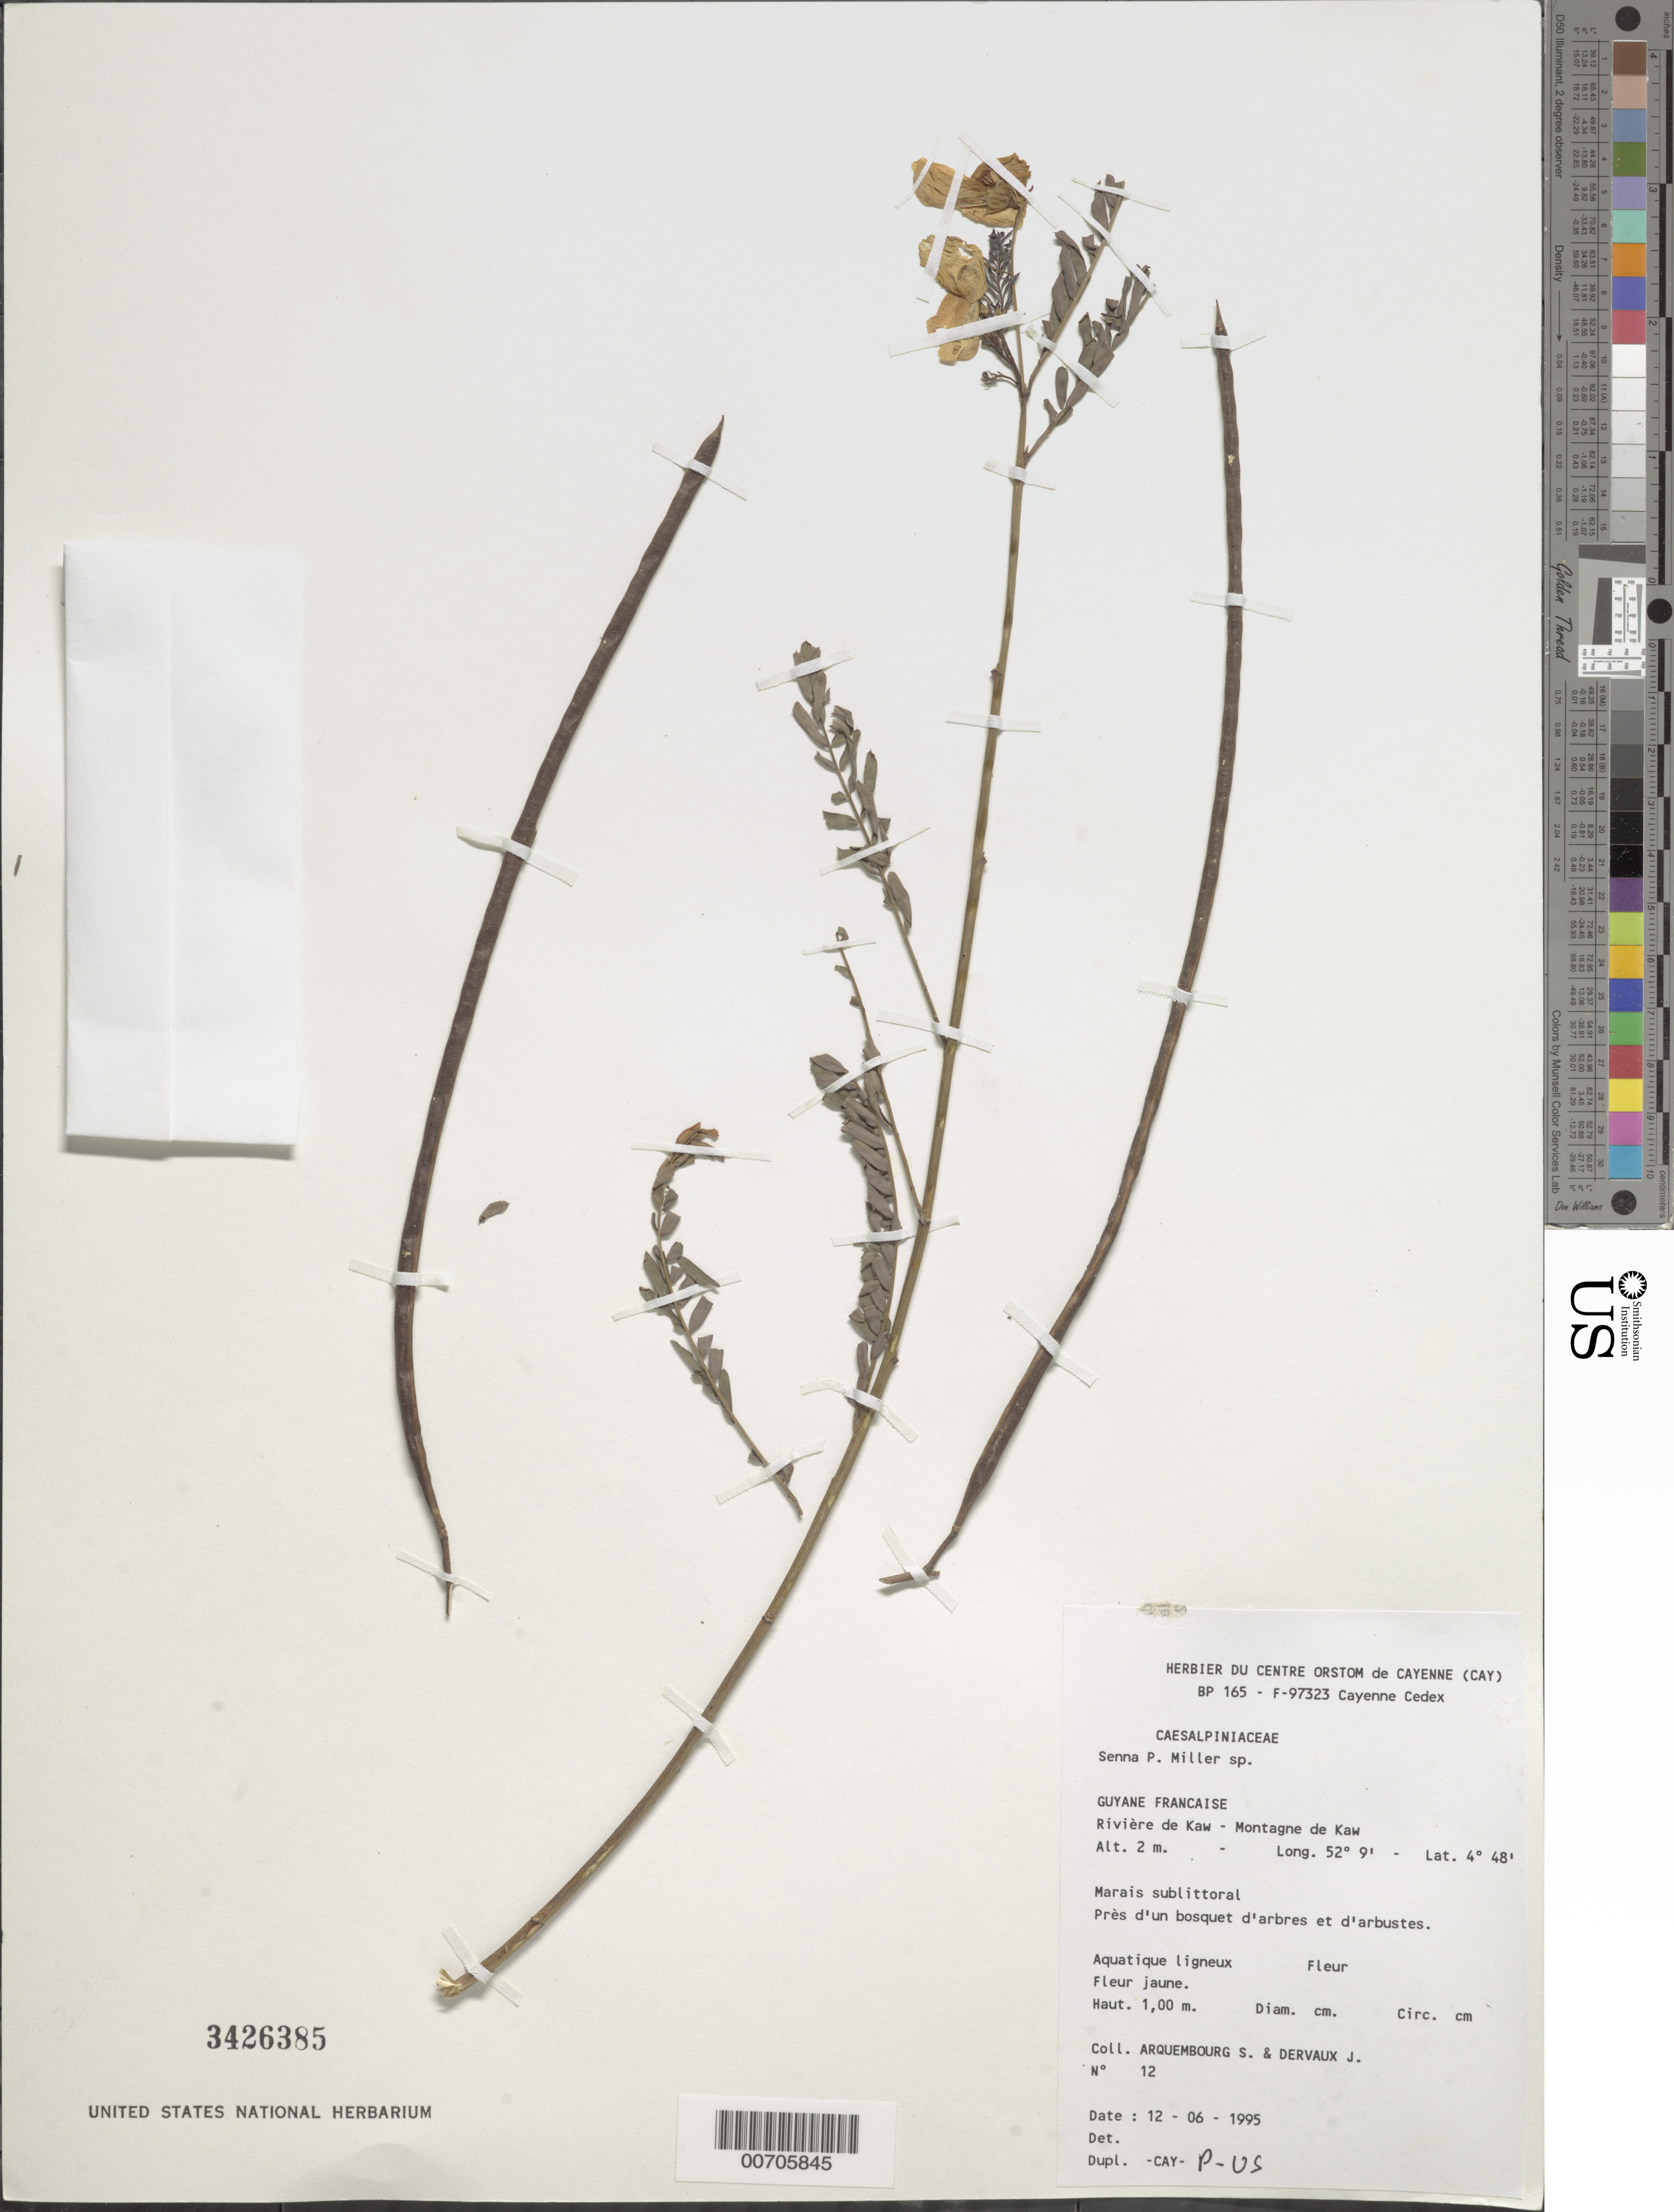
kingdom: Plantae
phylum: Tracheophyta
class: Magnoliopsida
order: Fabales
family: Fabaceae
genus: Senna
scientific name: Senna sp.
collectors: S. Arquembourg & J. Dervaux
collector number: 12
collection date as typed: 12-Jun-95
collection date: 1995-06-12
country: French Guiana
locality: Rivière de Kaw, Montagne de Kaw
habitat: Marsh; close to a thicket of trees and shrubs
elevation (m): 2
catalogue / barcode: US 3426385